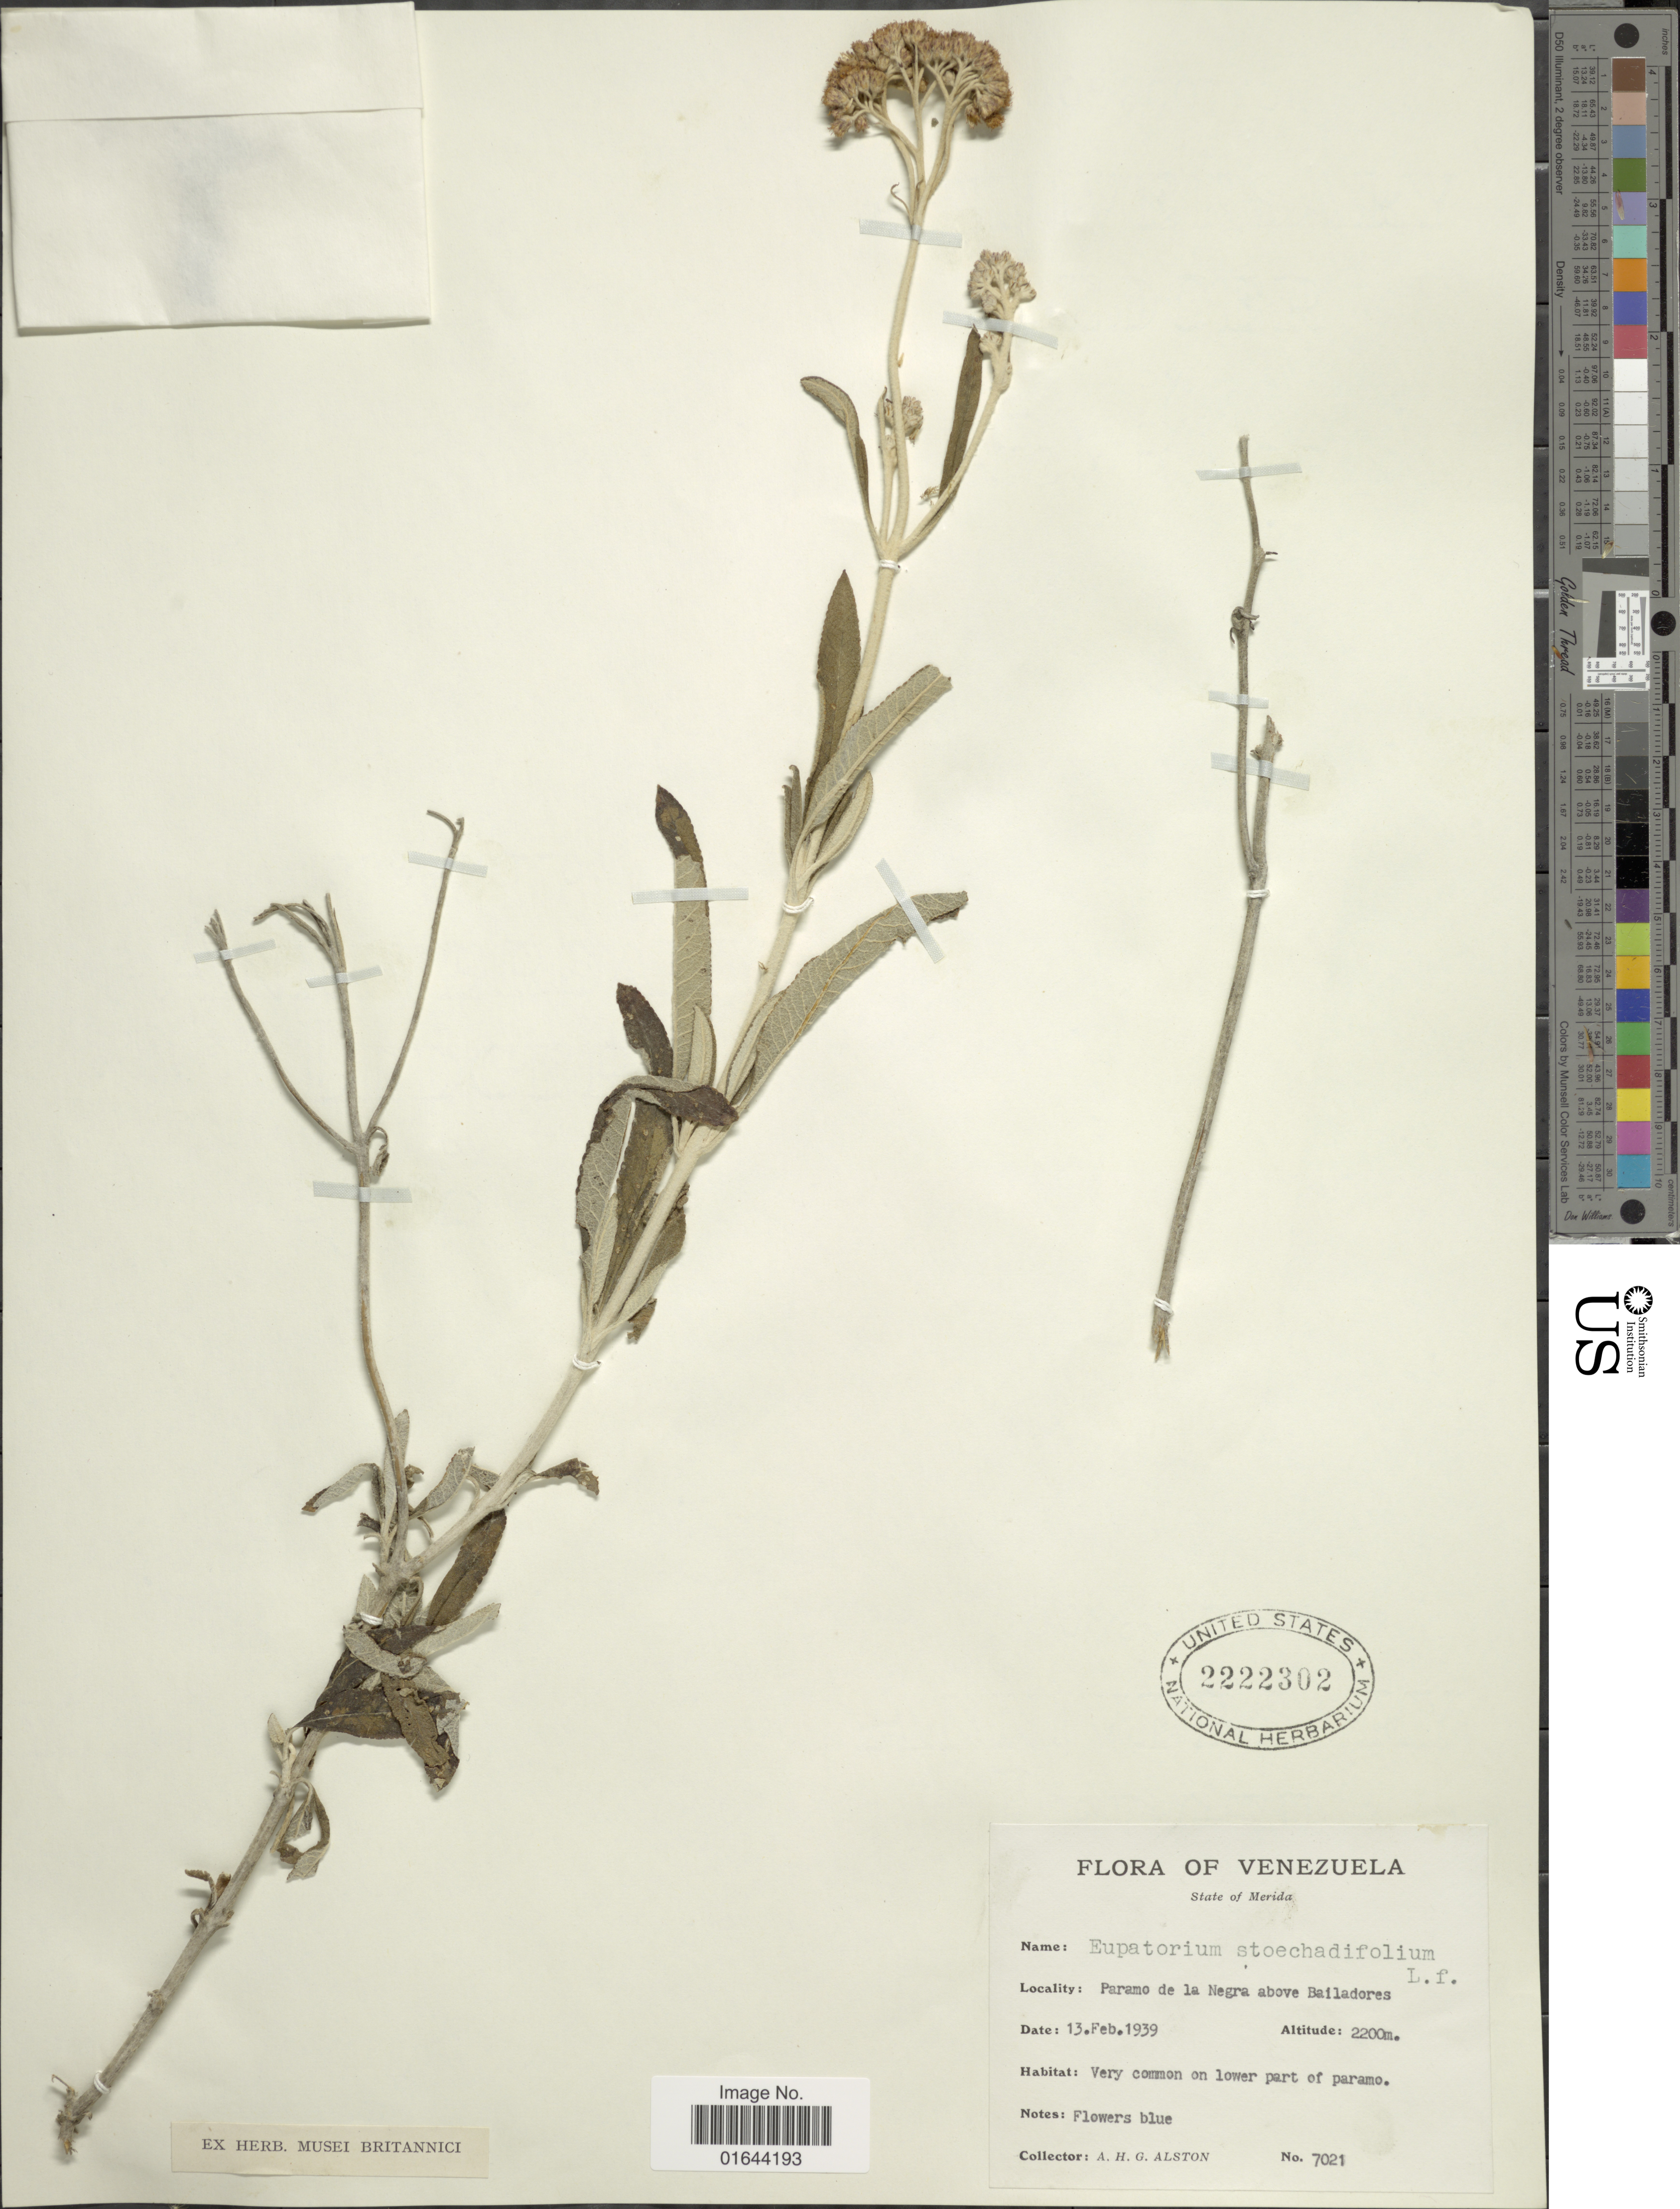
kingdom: Plantae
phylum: Tracheophyta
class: Magnoliopsida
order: Asterales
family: Asteraceae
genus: Lourteigia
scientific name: Lourteigia stoechadifolia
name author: (L. f.) R.M. King & H. Rob.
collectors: A. H. Alston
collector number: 7021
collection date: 1939-02-13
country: Venezuela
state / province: Mérida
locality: Venezuela, State of Merida. Paramo de la Negra above Bailadores.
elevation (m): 2200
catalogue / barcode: US 2222302